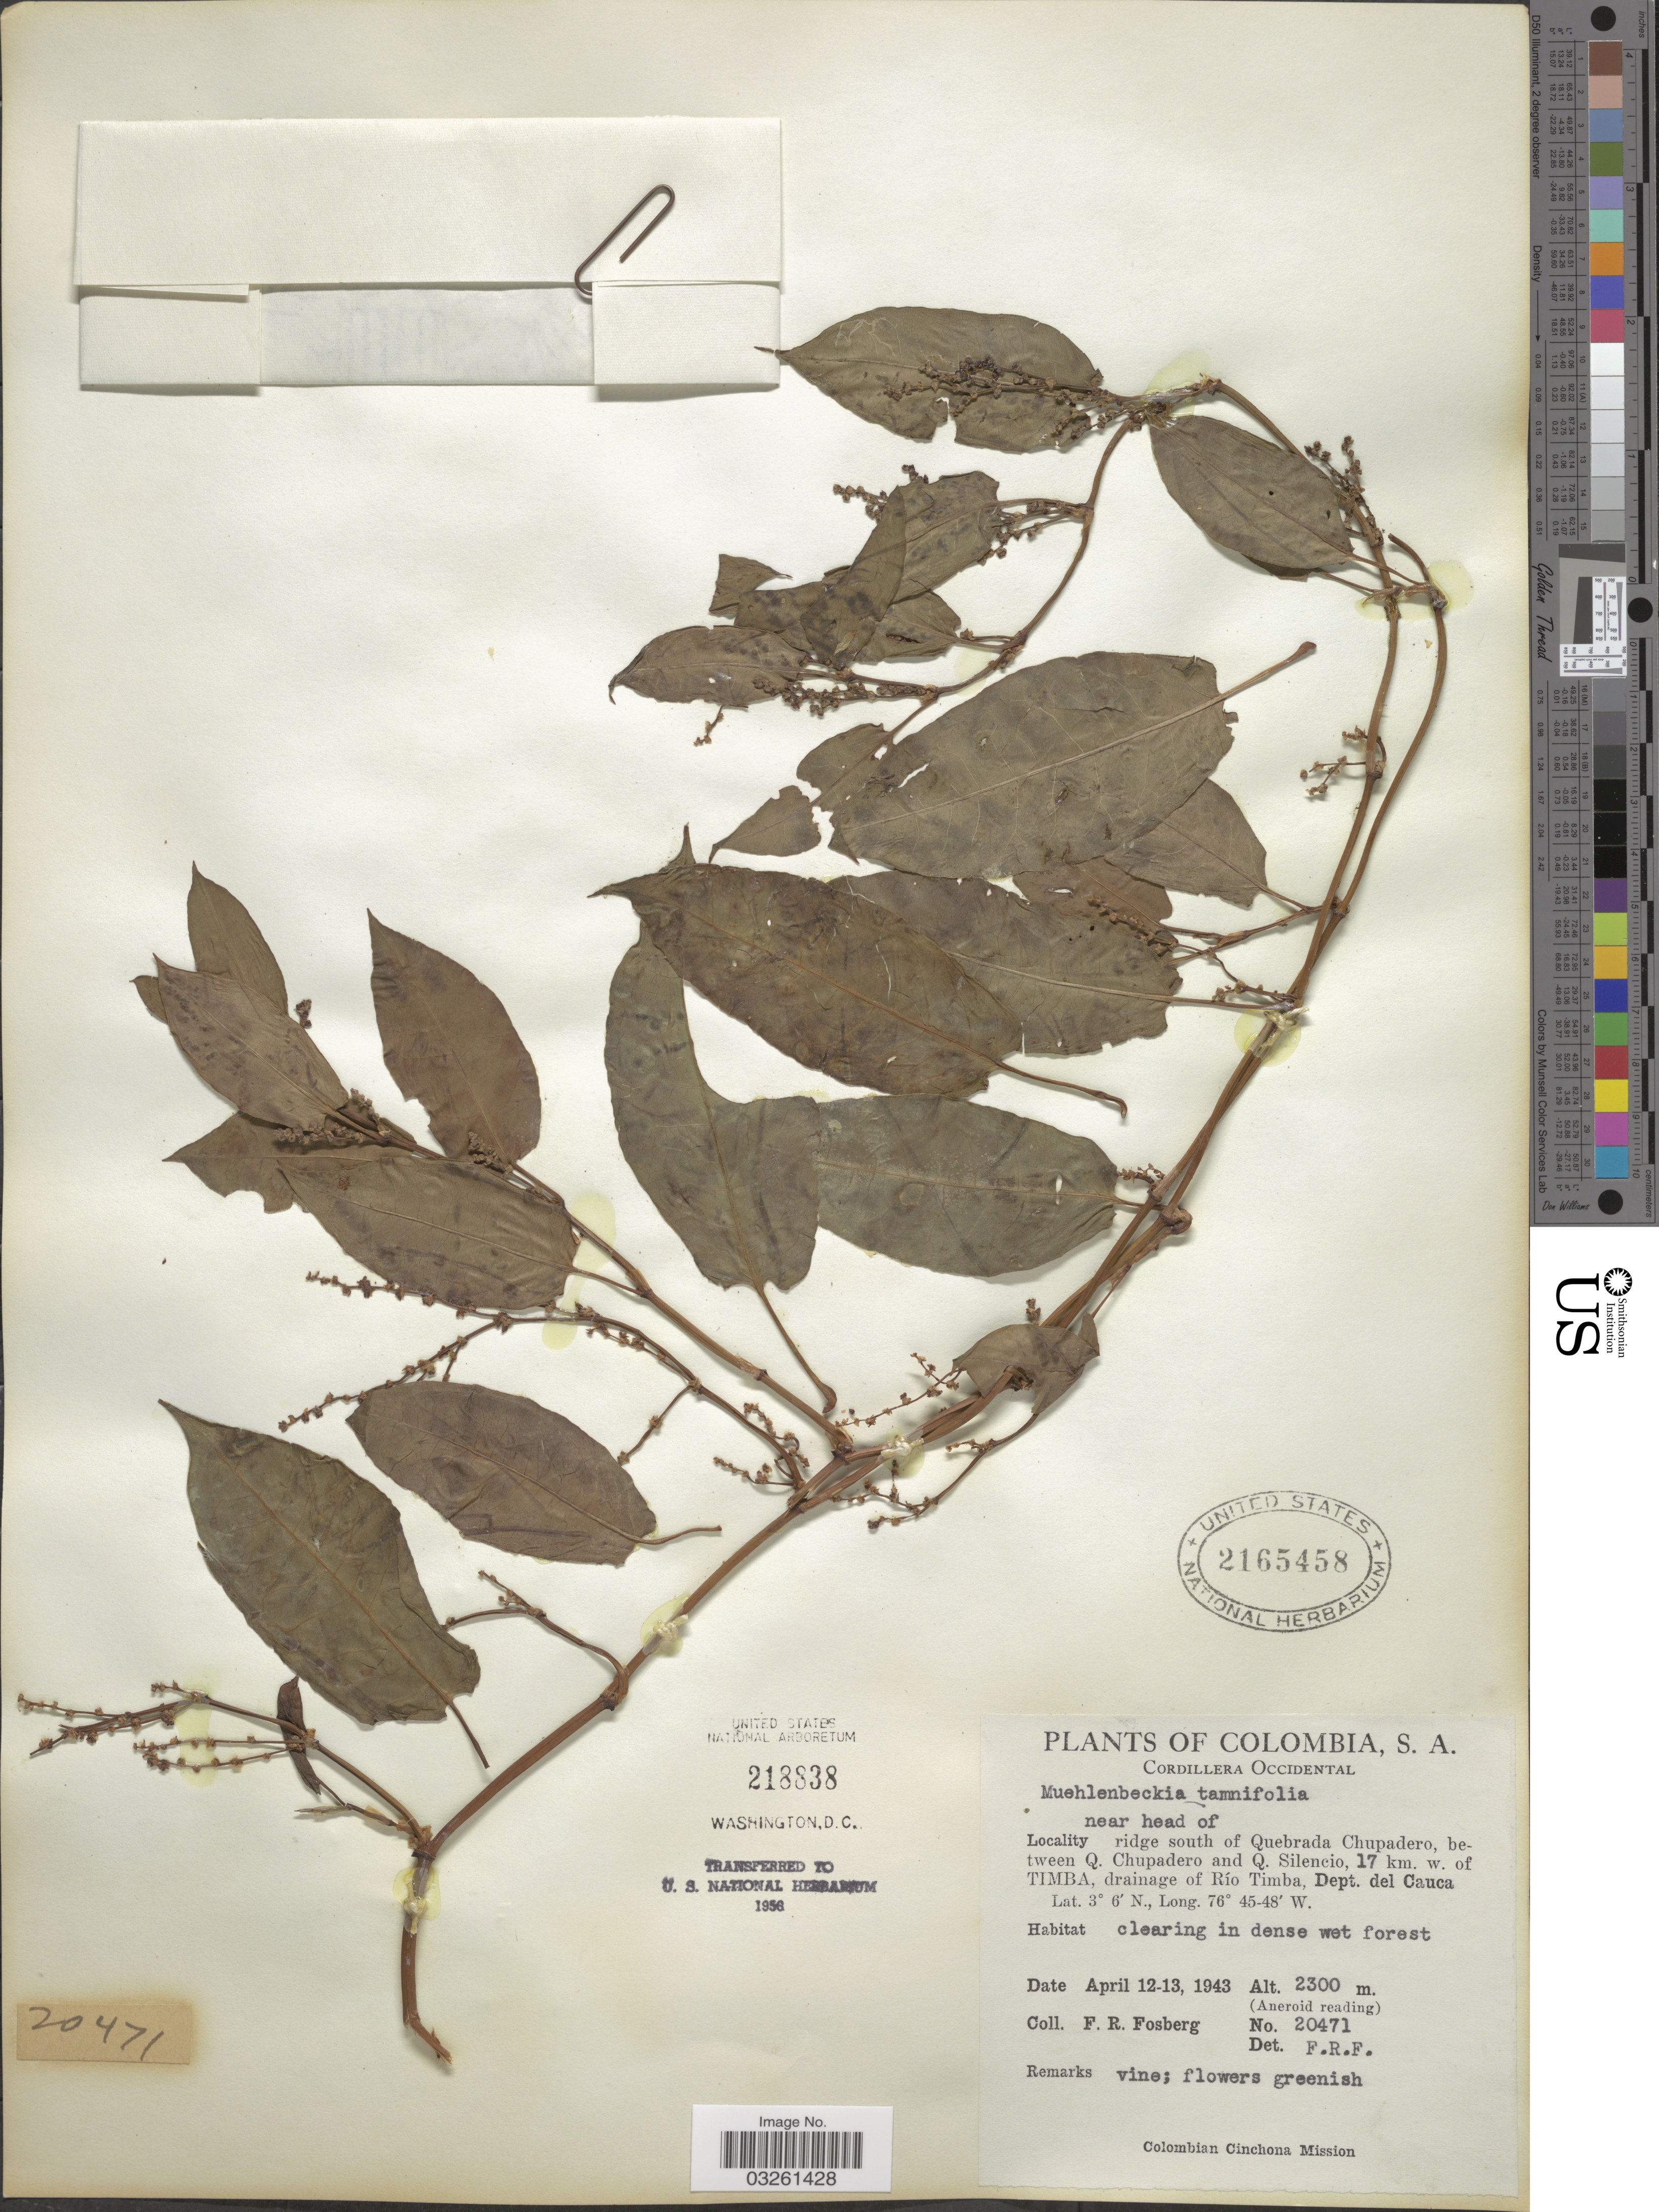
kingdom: Plantae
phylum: Tracheophyta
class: Magnoliopsida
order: Caryophyllales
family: Polygonaceae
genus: Muehlenbeckia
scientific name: Muehlenbeckia tamnifolia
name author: (Kunth) Meisn.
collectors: F. R. Fosberg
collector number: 20471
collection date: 1943-04-12/1943-04-13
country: Colombia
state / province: Cauca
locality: Cordillera Occidental, near head of ridge south of Quebrada Chupadero, between Q. Chupadero and Q. Silencio, 17 km. W. of Timba drainage of Río Timba, Dept. del Cauca.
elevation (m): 2300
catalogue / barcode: US 2165458